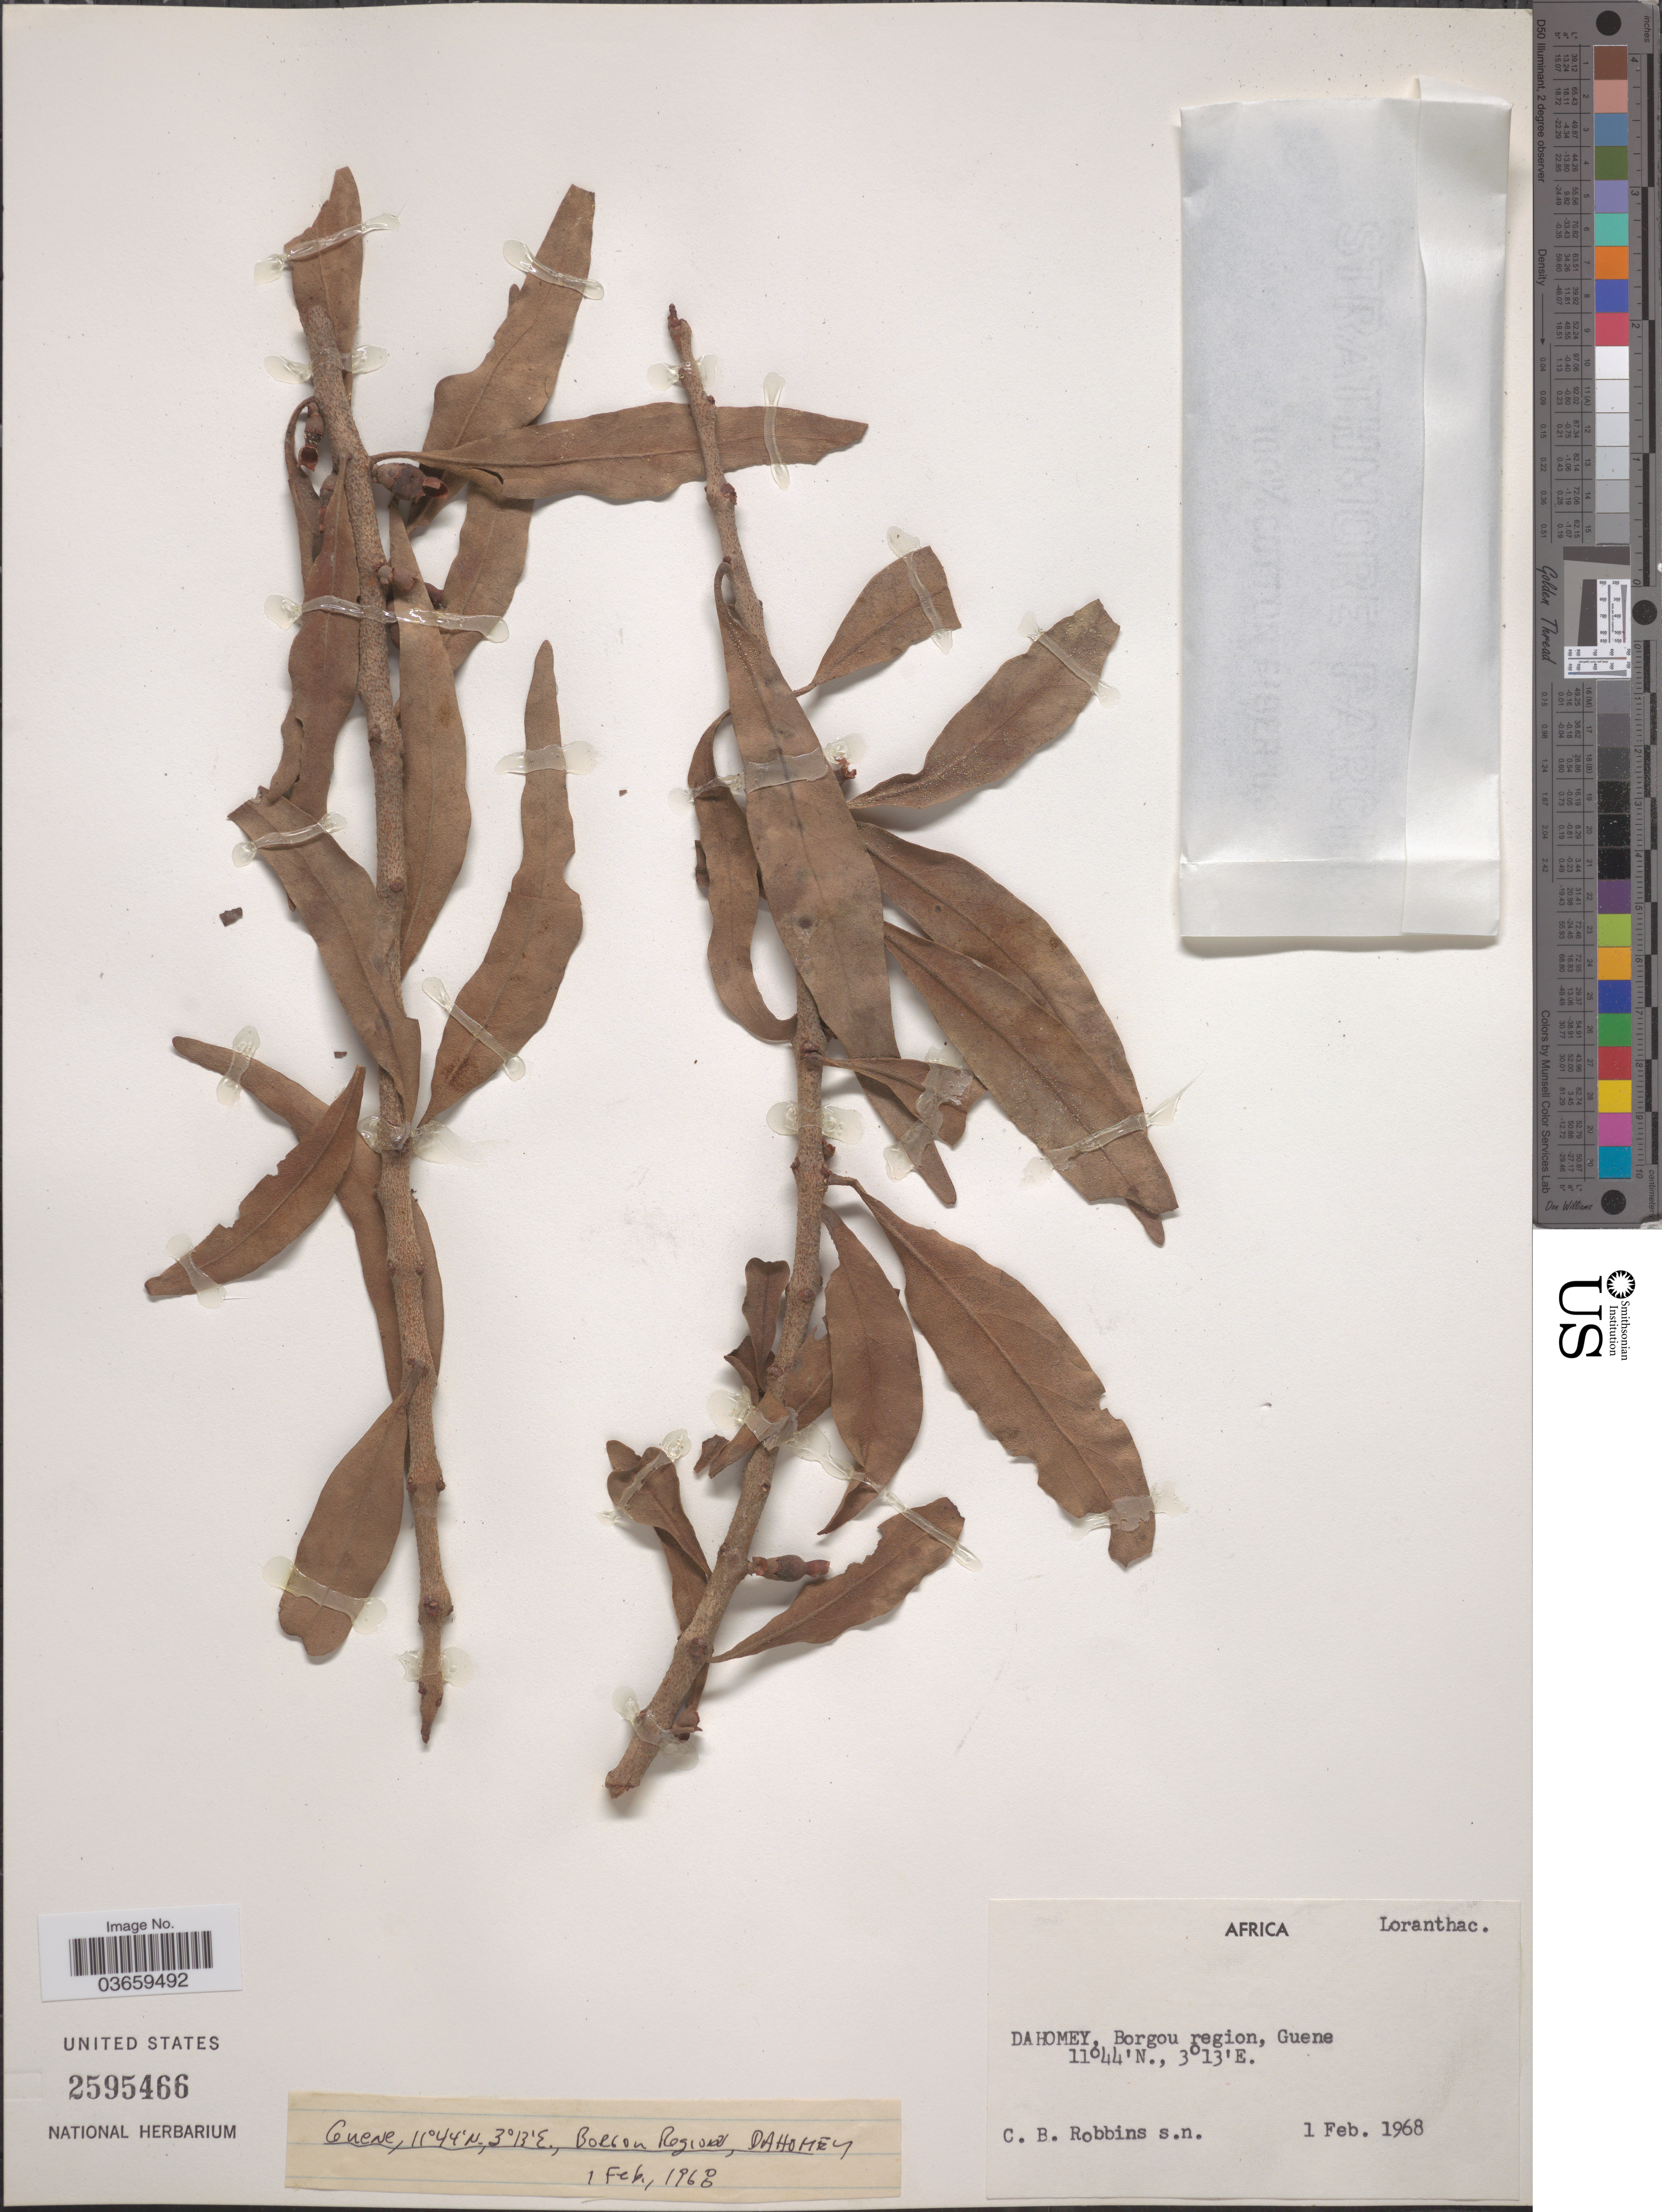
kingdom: Plantae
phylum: Tracheophyta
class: Magnoliopsida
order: Santalales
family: Loranthaceae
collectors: C. Robbins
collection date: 1968-02-01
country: Benin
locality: Africa. Dahomey, Borgou region, Guene.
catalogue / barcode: US 2595466